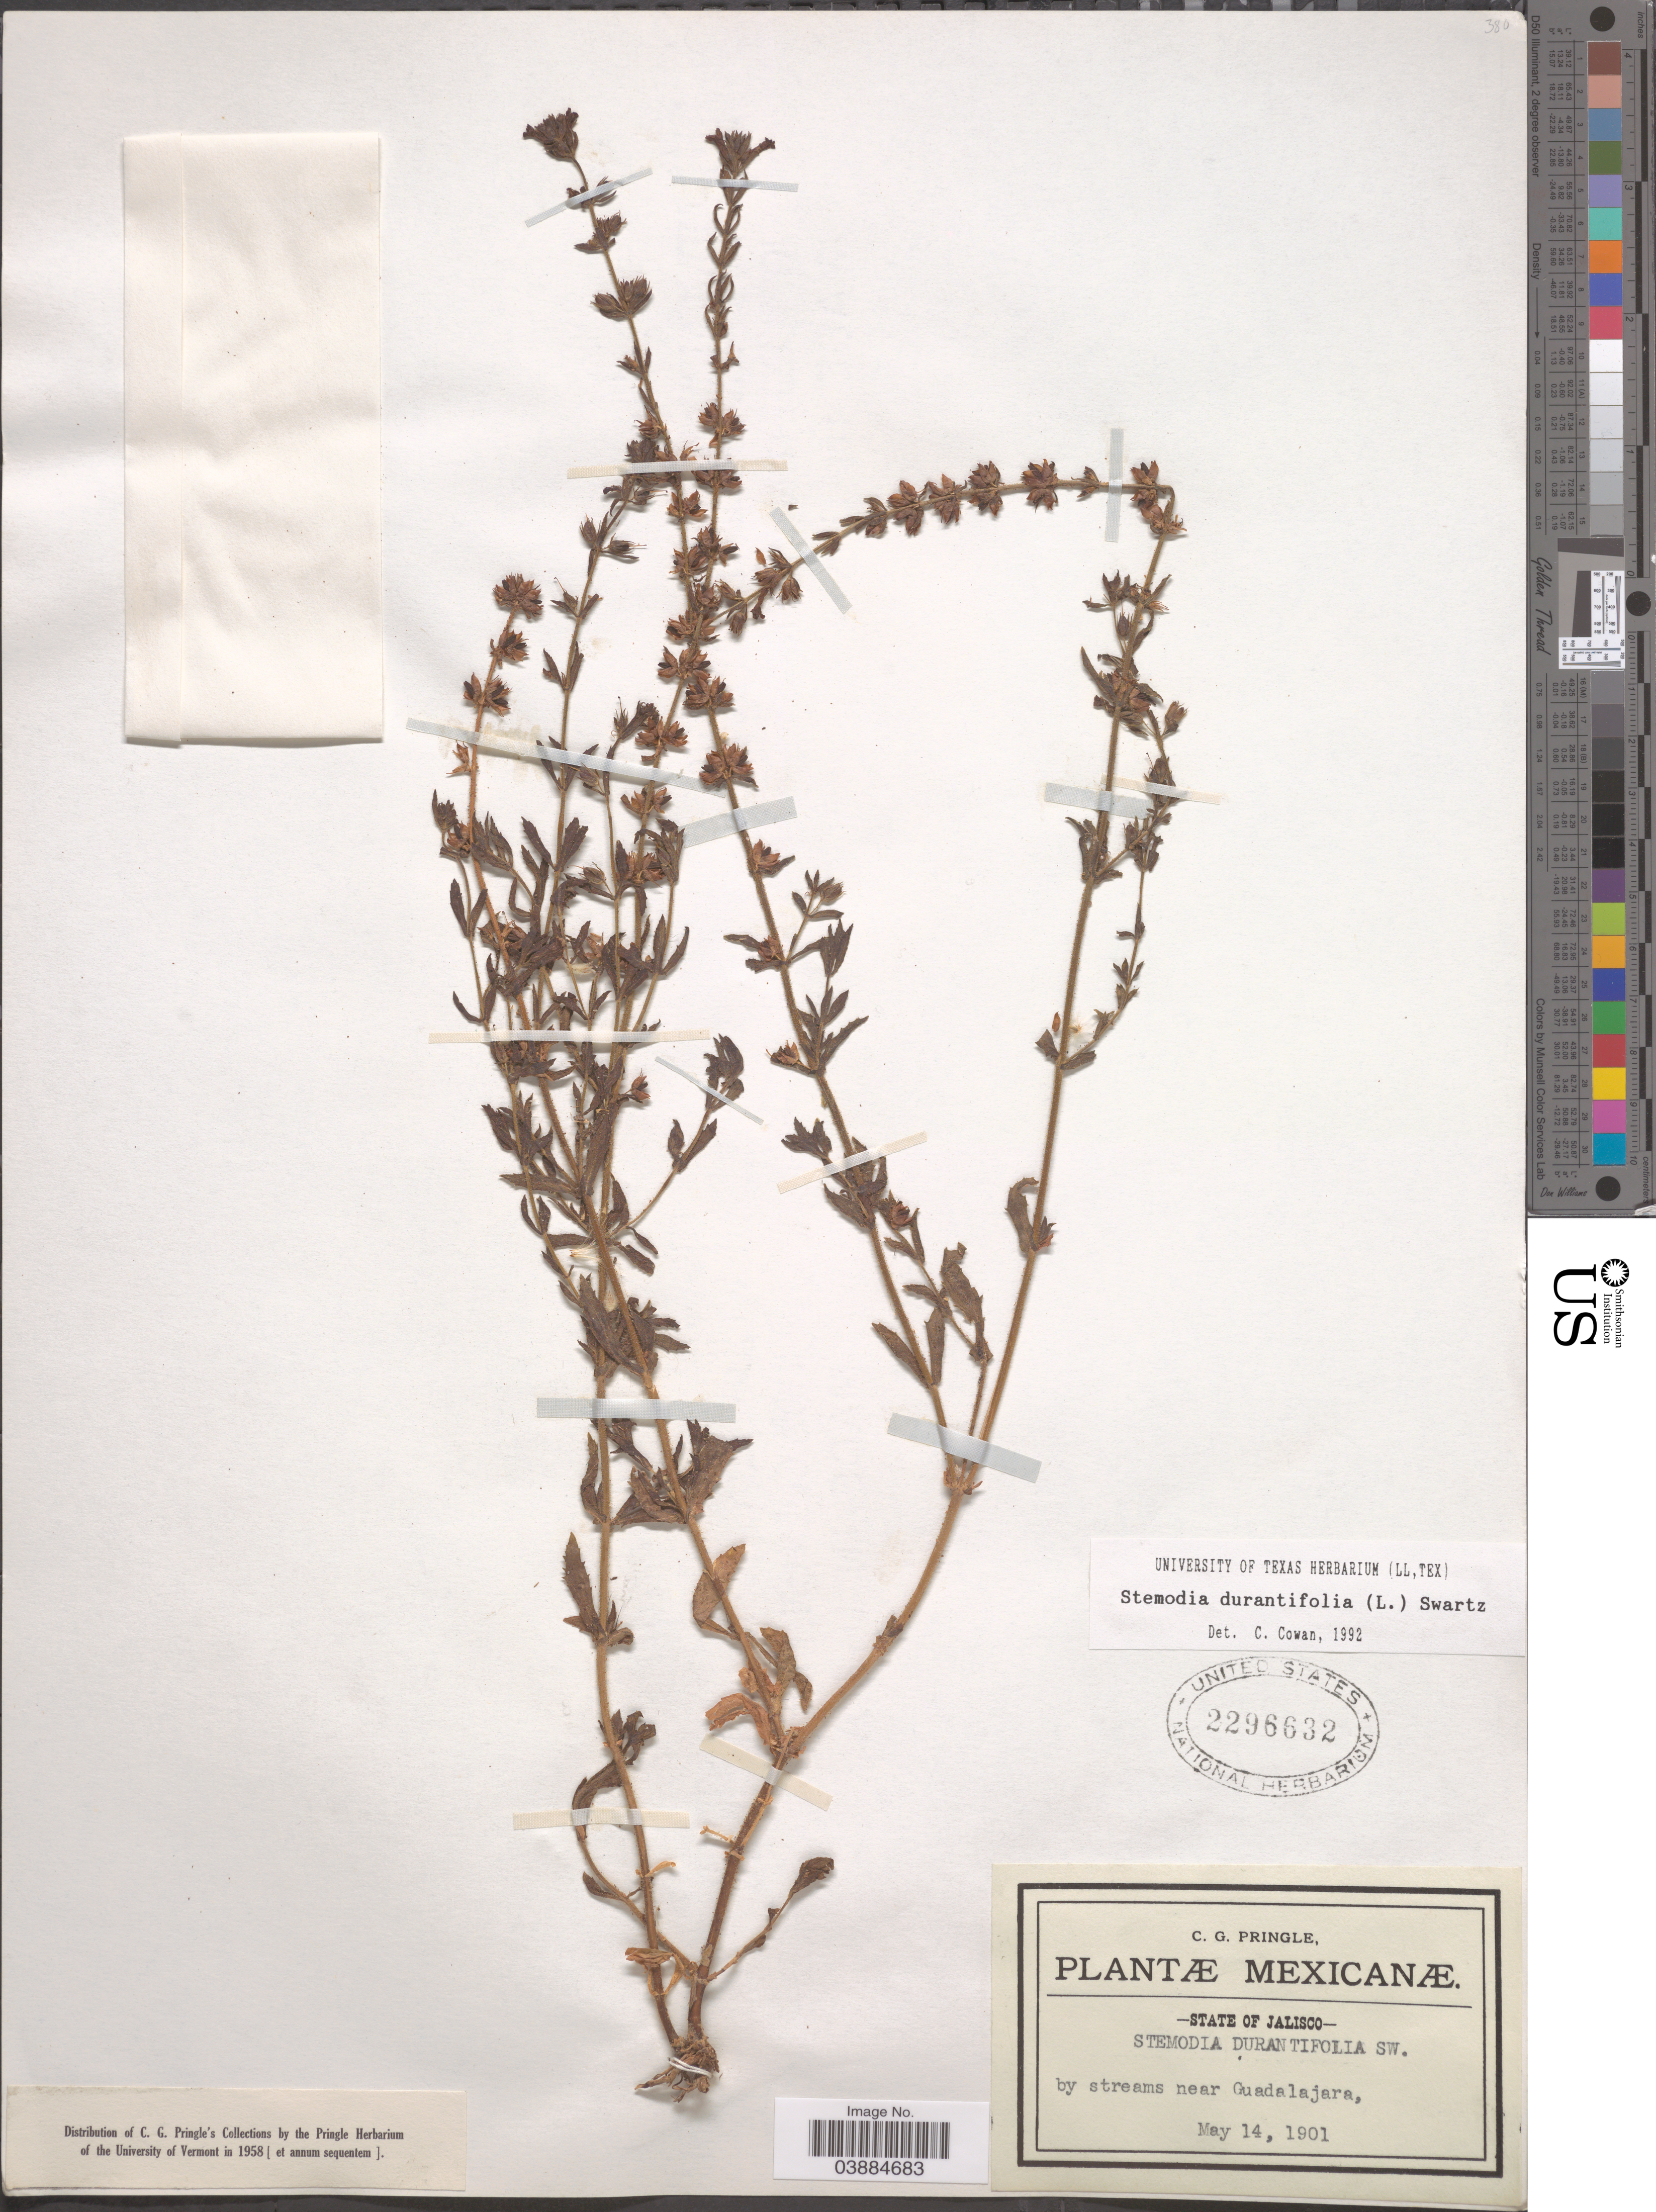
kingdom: Plantae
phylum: Tracheophyta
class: Magnoliopsida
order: Lamiales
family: Plantaginaceae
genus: Stemodia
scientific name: Stemodia durantifolia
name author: (L.) Sw.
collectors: C. G. Pringle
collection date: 1901-05-14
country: Mexico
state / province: Jalisco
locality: By streams near Guadalajara.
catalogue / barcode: US 2296632